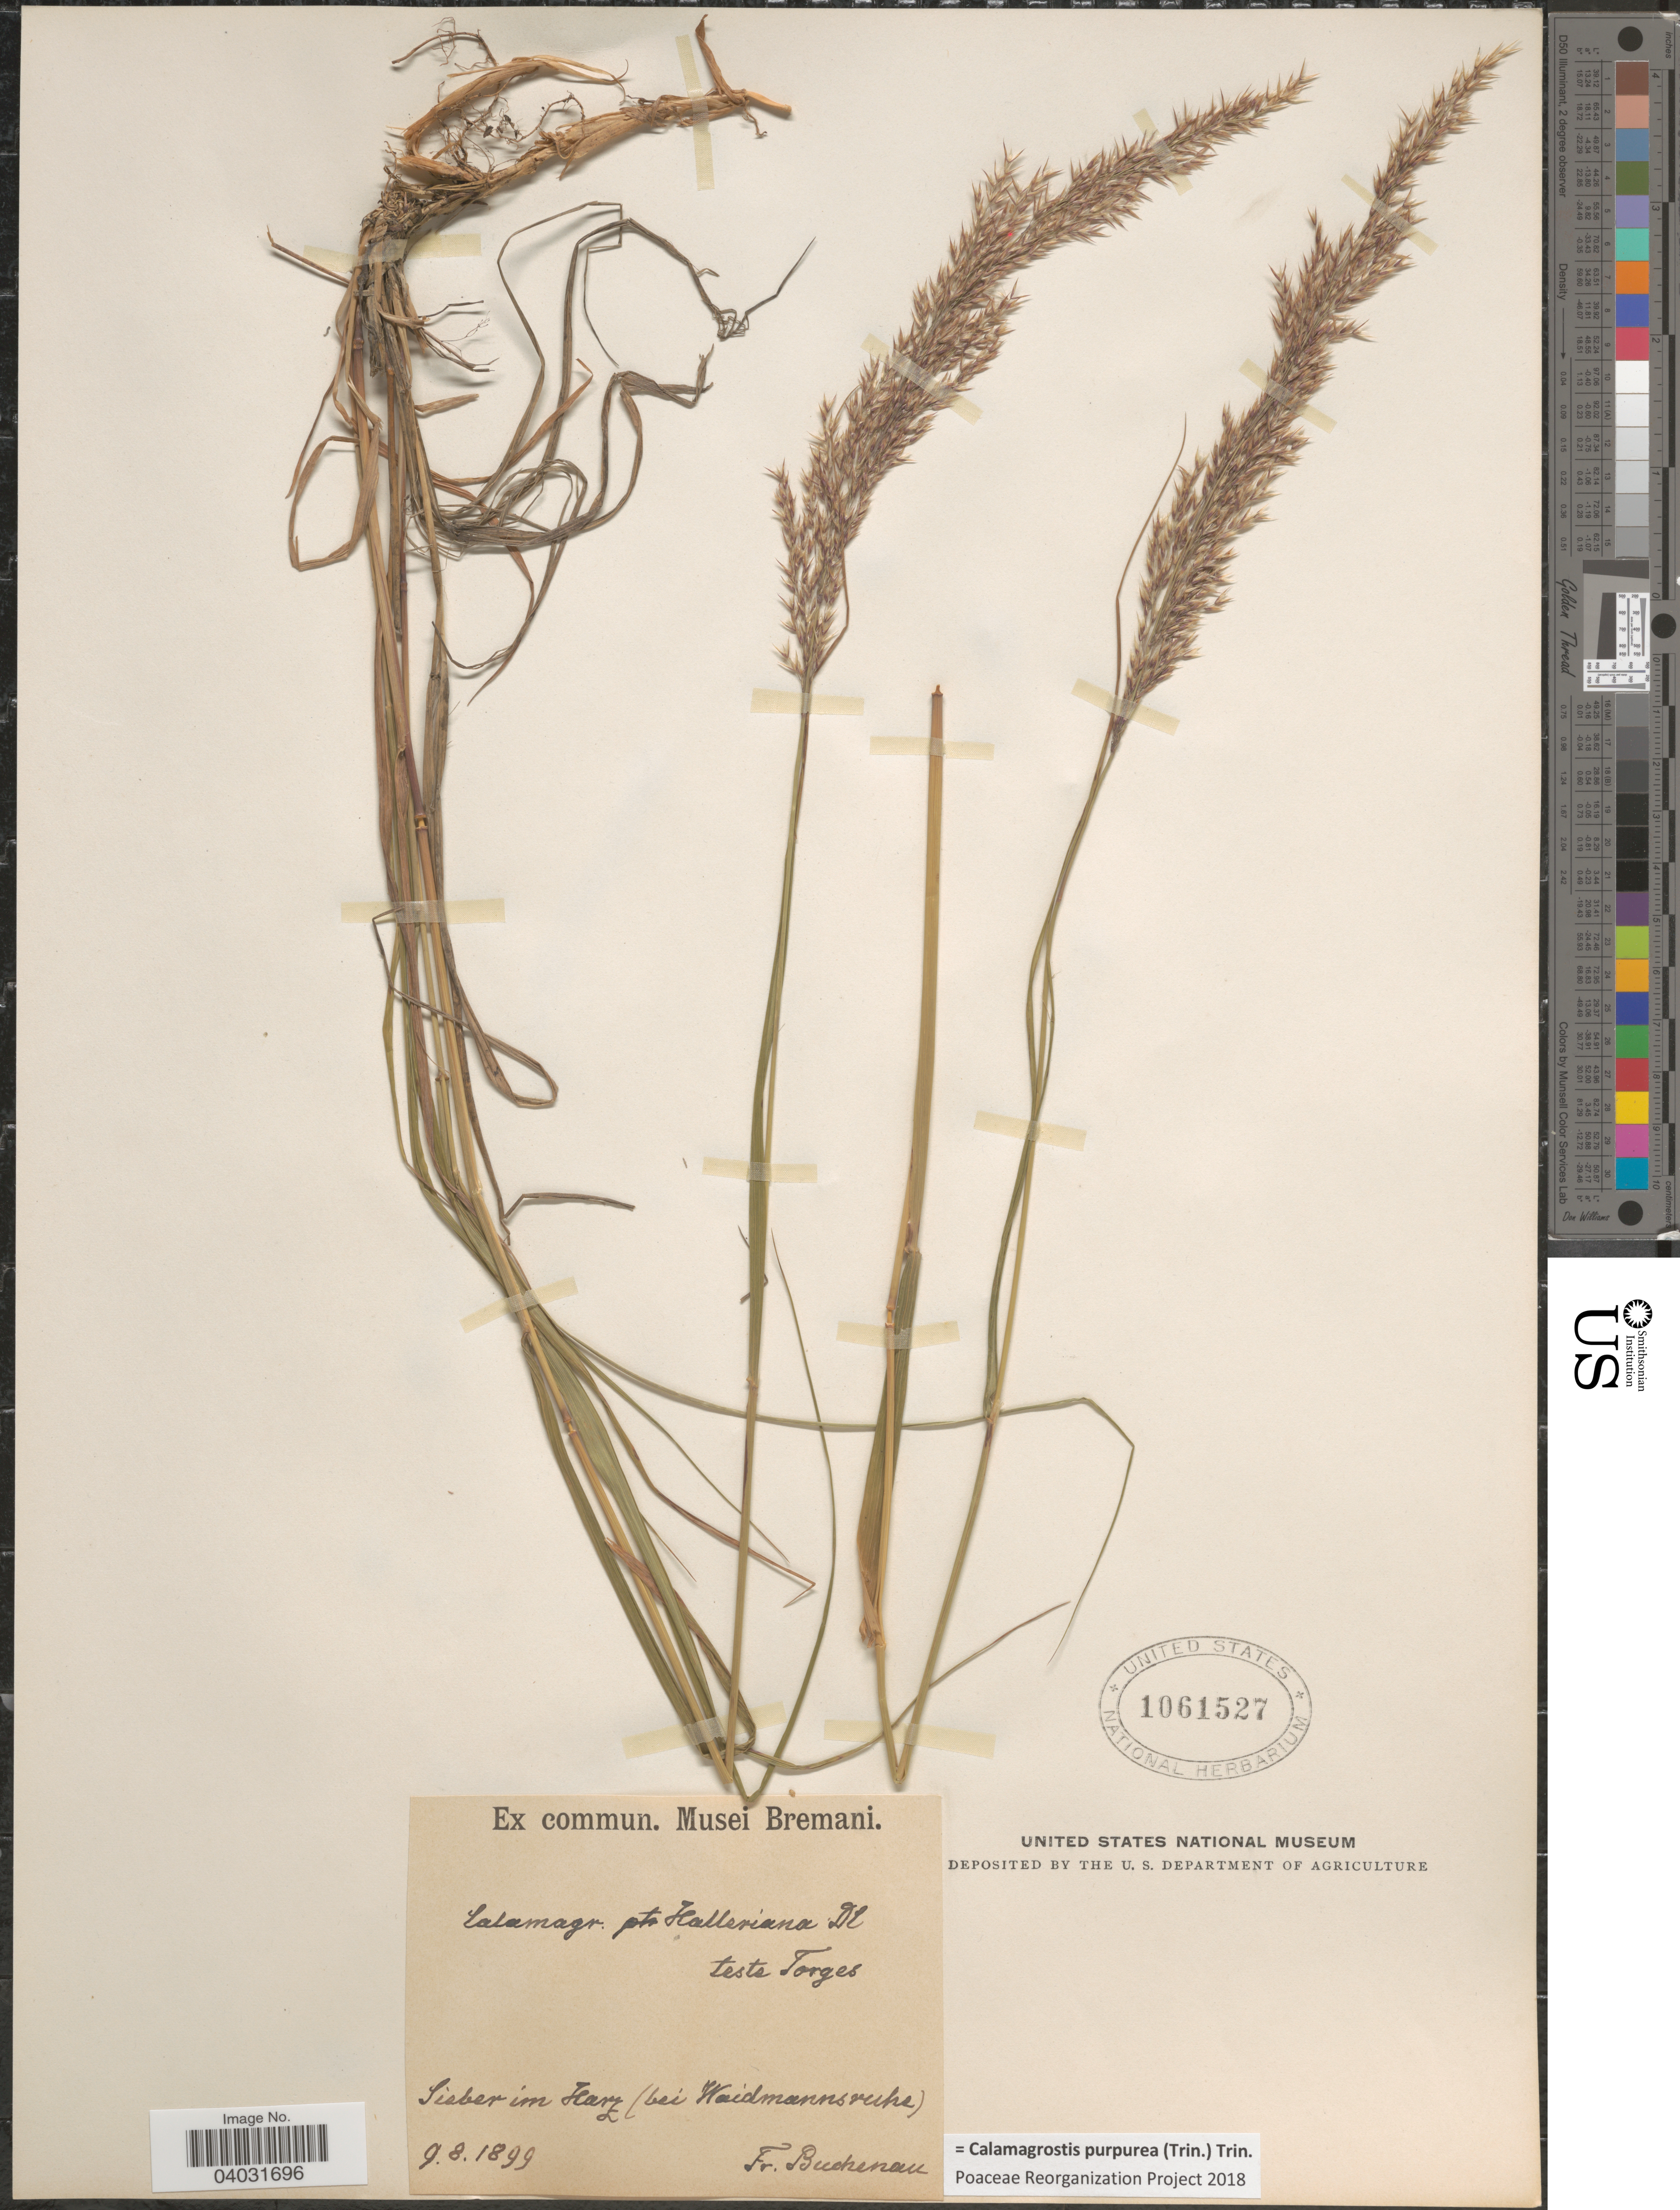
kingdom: Plantae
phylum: Tracheophyta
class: Liliopsida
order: Poales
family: Poaceae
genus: Calamagrostis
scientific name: Calamagrostis villosa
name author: J.F. Gmel.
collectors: F. Buchenau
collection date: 1899-08-09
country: Germany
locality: Siber im Harz (bei Waidmannsruhe).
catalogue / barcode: US 1061527